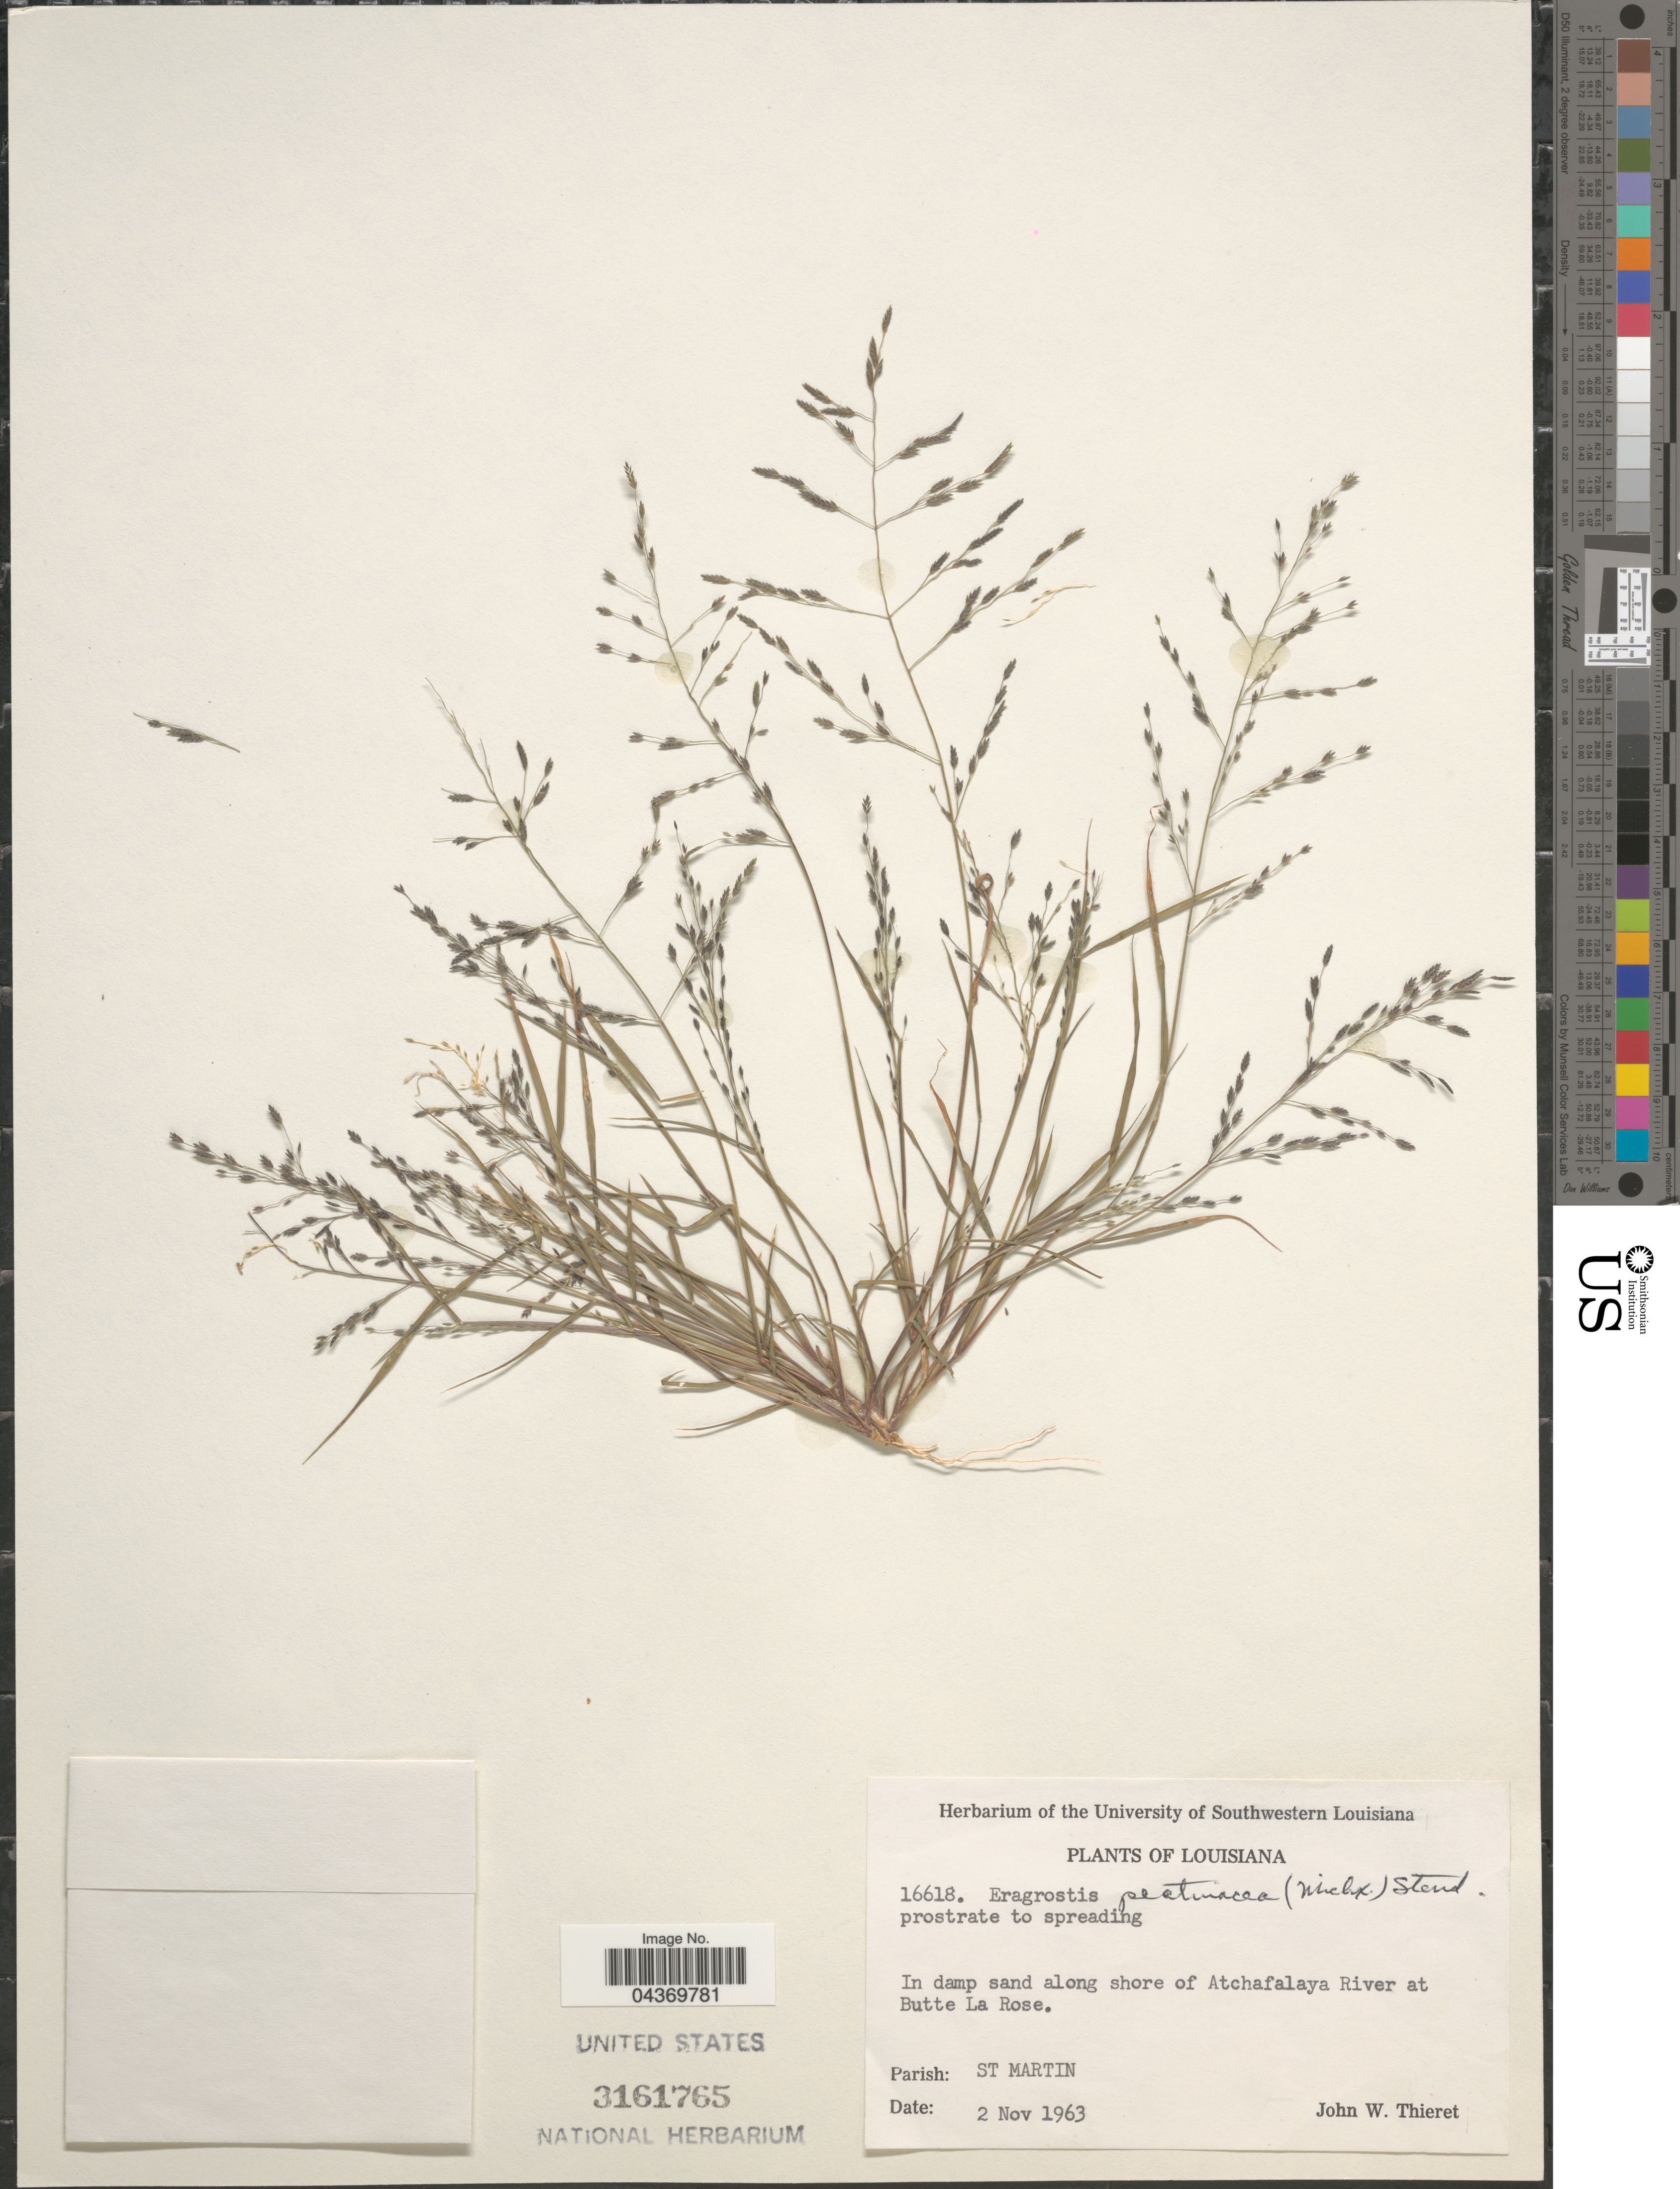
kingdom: Plantae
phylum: Tracheophyta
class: Liliopsida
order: Poales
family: Poaceae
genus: Eragrostis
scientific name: Eragrostis pectinacea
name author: (Michx.) Nees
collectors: J. W. Thieret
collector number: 16618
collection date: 1963-11-02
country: United States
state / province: Louisiana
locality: In damp sand along shore of Atchafalaya River at Butte La Rose. Parish: St Martin.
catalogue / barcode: US 3161765